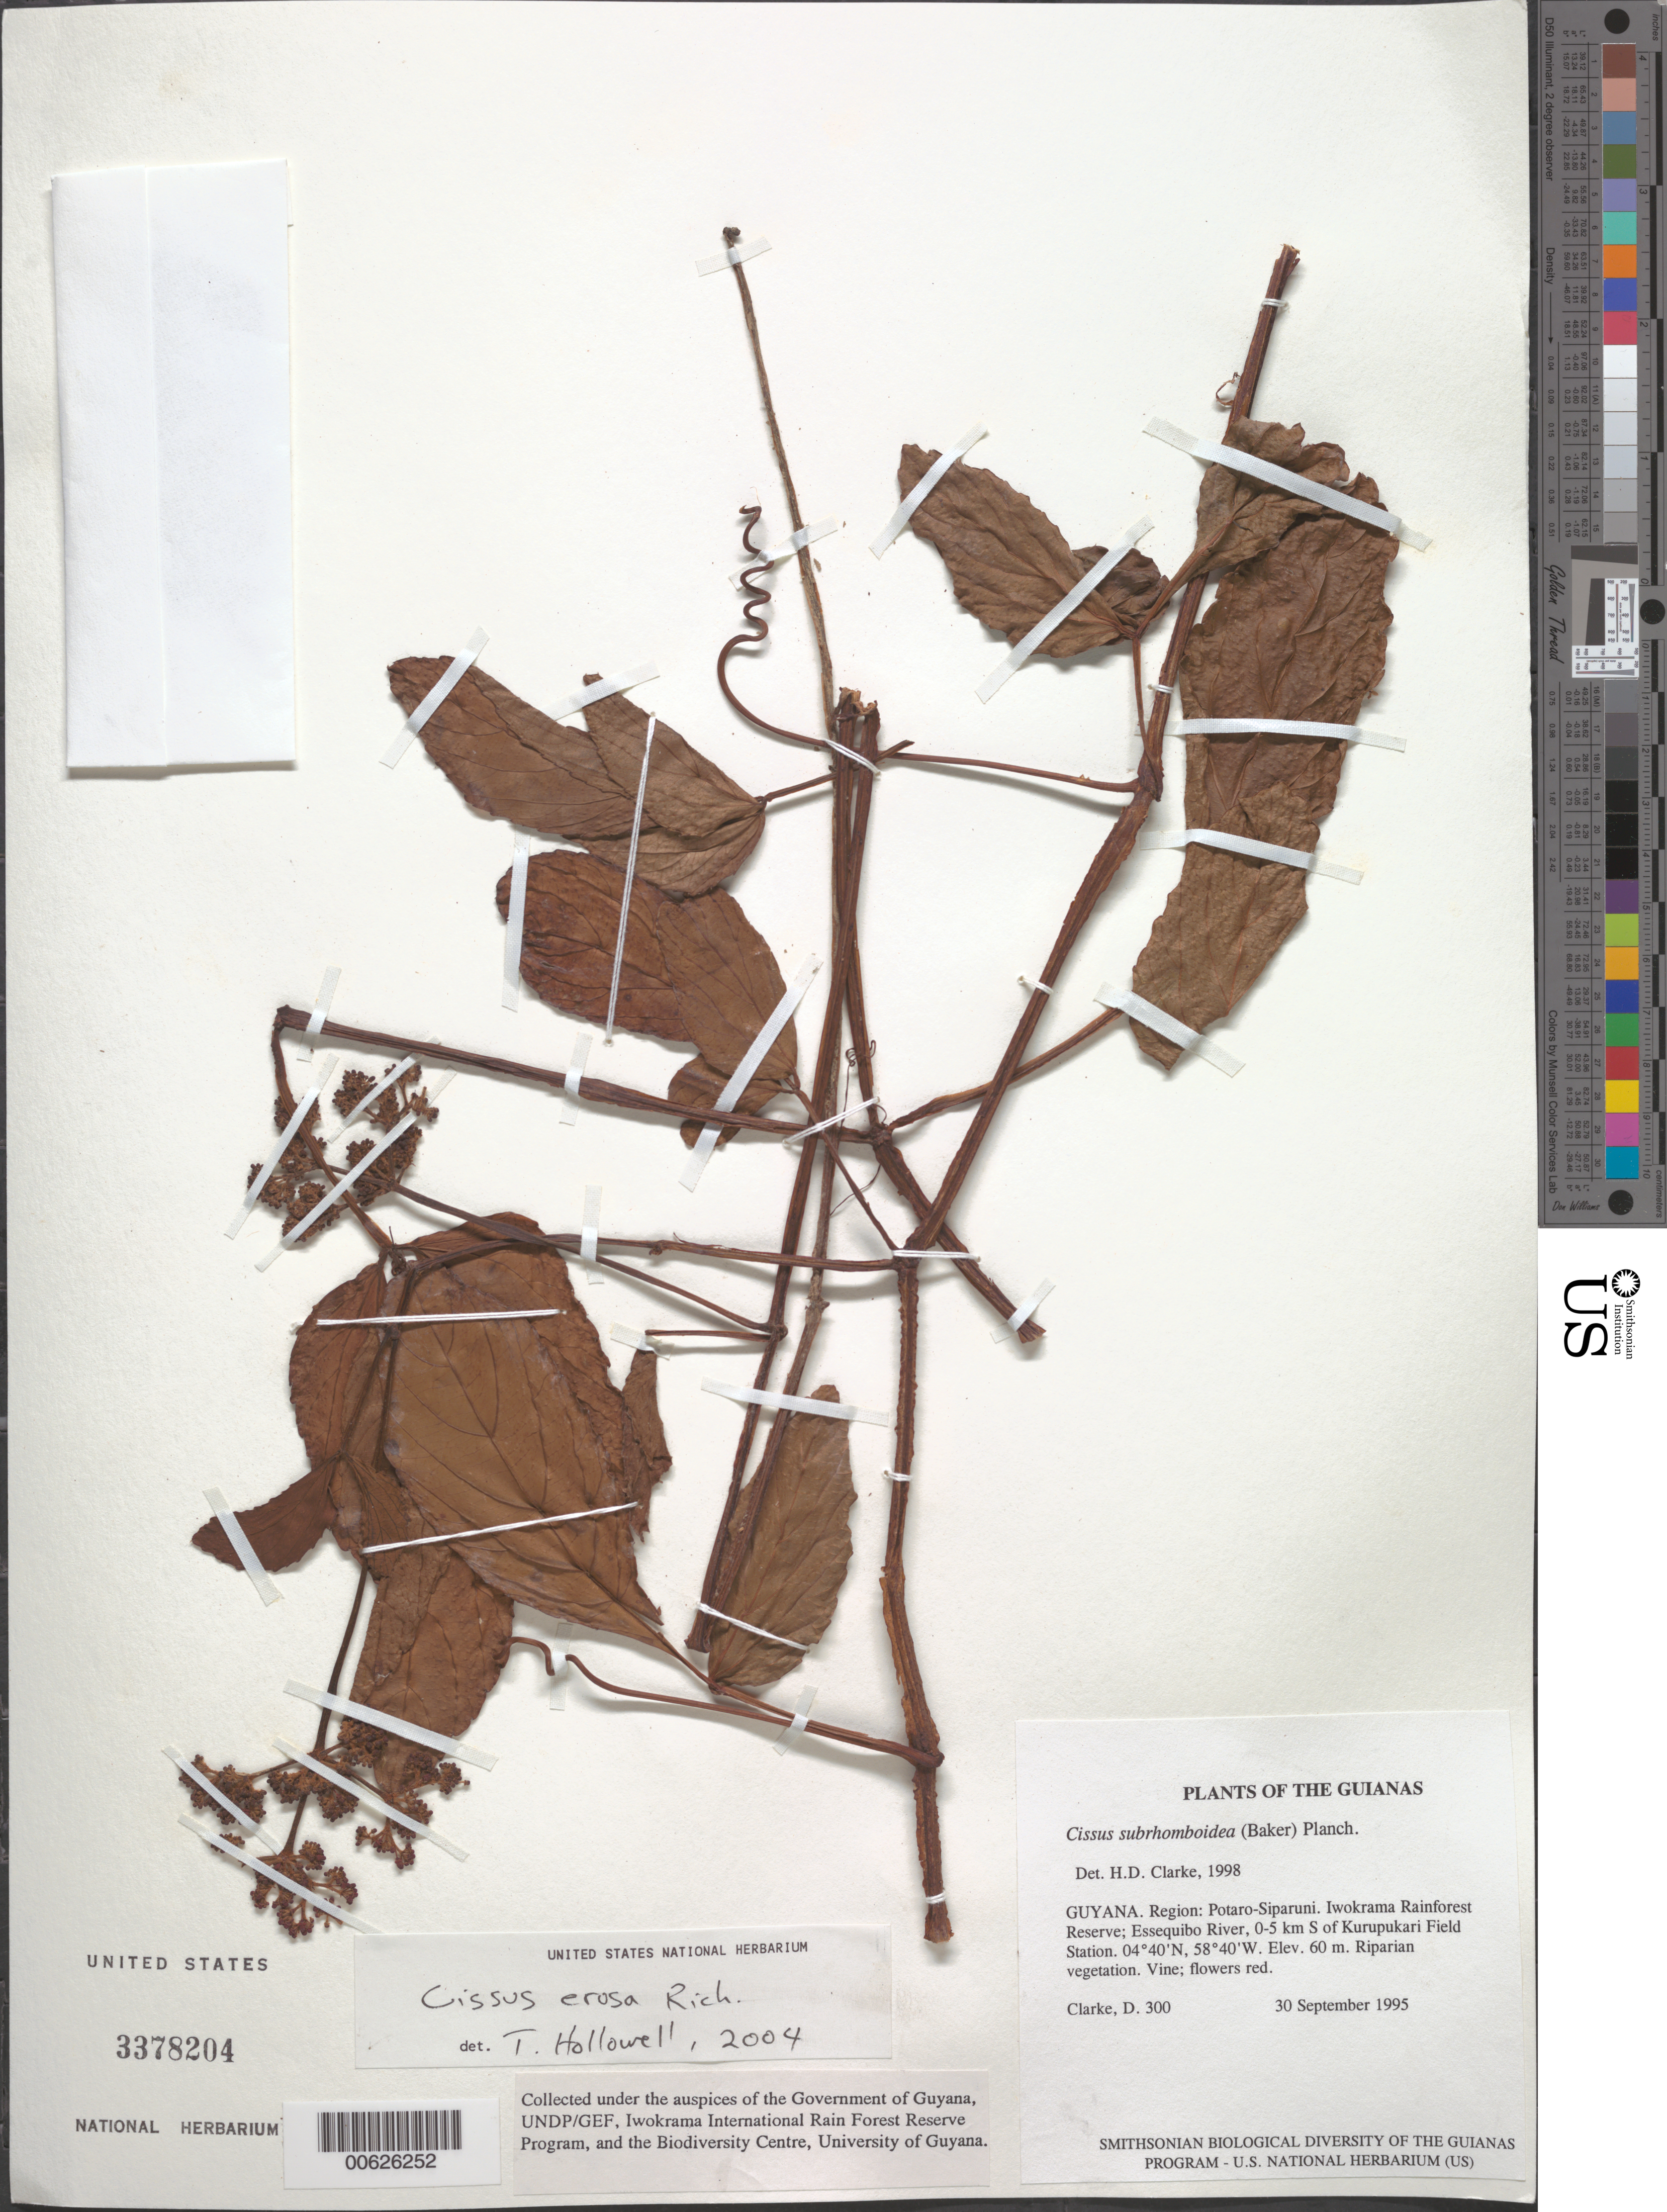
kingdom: Plantae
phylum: Tracheophyta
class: Magnoliopsida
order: Vitales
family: Vitaceae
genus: Cissus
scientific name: Cissus erosa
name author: Rich.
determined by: Lombardi, Julio A.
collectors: H. D. Clarke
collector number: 300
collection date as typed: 30 September 1995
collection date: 1995-09-30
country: Guyana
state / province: Potaro-Siparuni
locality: Iwokrama Rainforest Reserve; Essequibo River, 0-5 km S of Kurupukari Field Station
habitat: Riparian vegetation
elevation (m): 60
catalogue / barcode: US 3378204